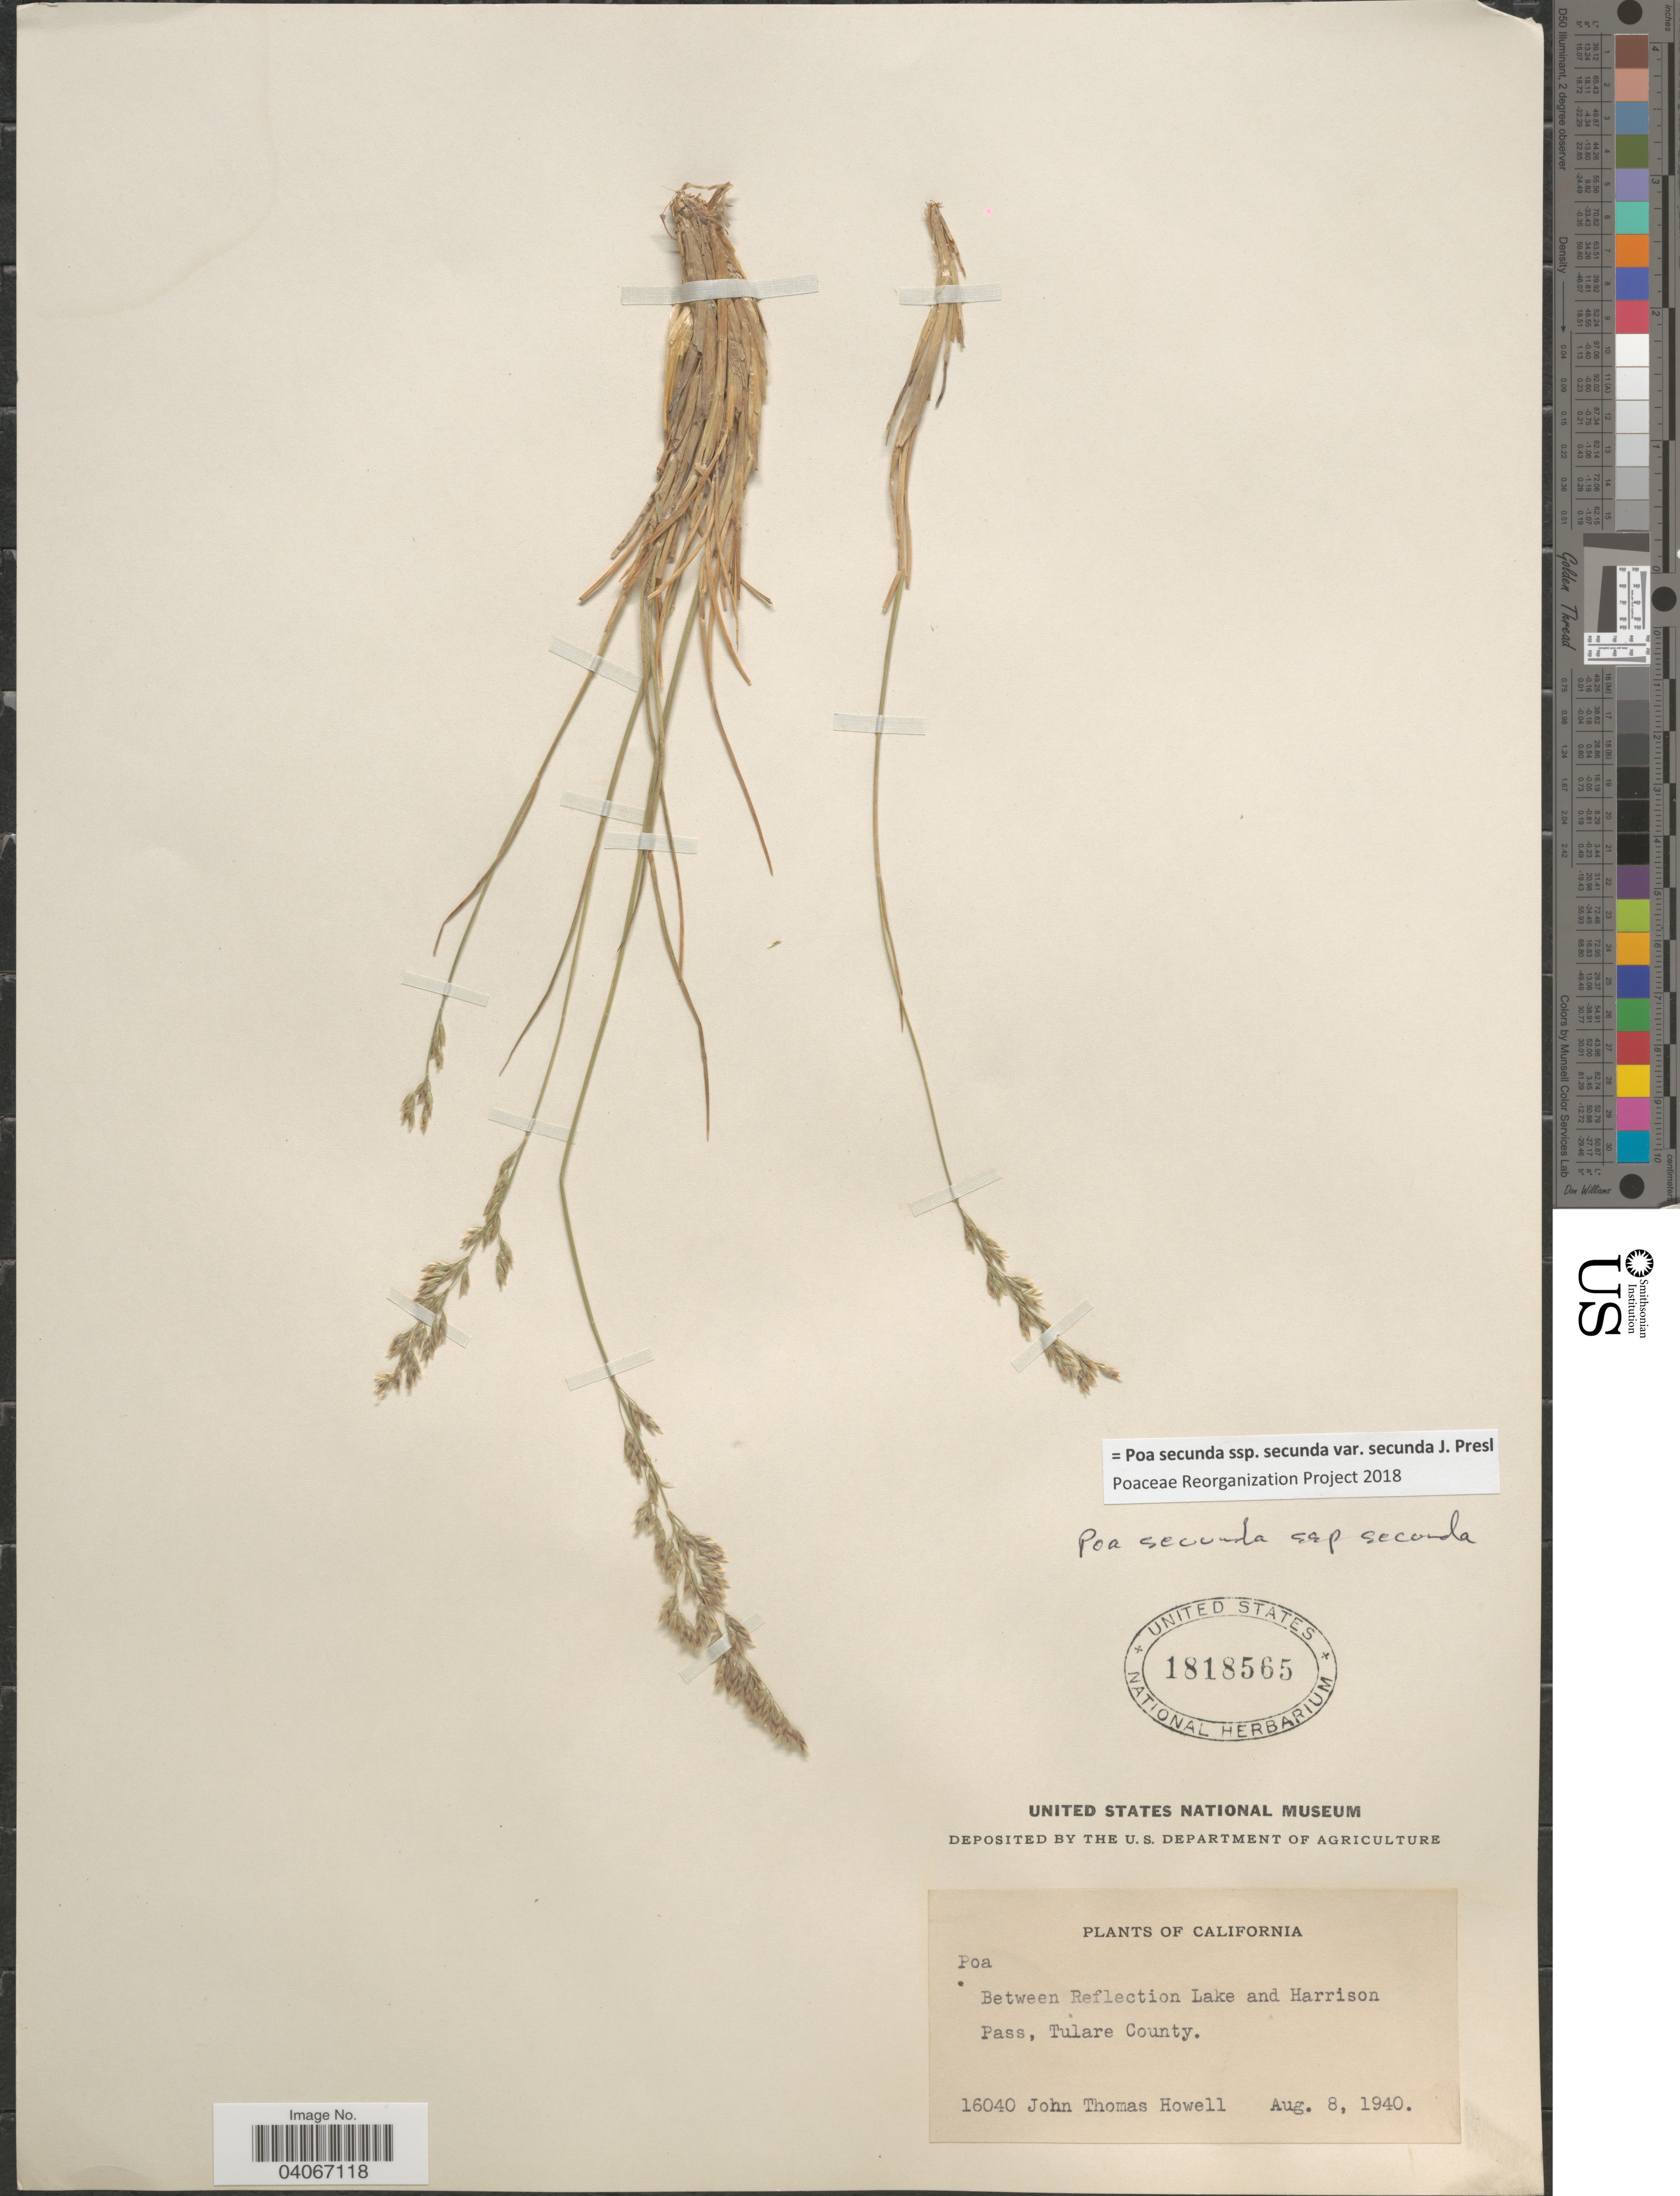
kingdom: Plantae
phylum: Tracheophyta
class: Liliopsida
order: Poales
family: Poaceae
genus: Poa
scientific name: Poa secunda subsp. secunda var. secunda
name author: J. Presl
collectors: J. T. Howell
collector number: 16040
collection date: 1940-08-08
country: United States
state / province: California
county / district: Tulare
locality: Between Reflection Lake and Harrison Pass, Tulare County.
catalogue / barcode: US 1818565